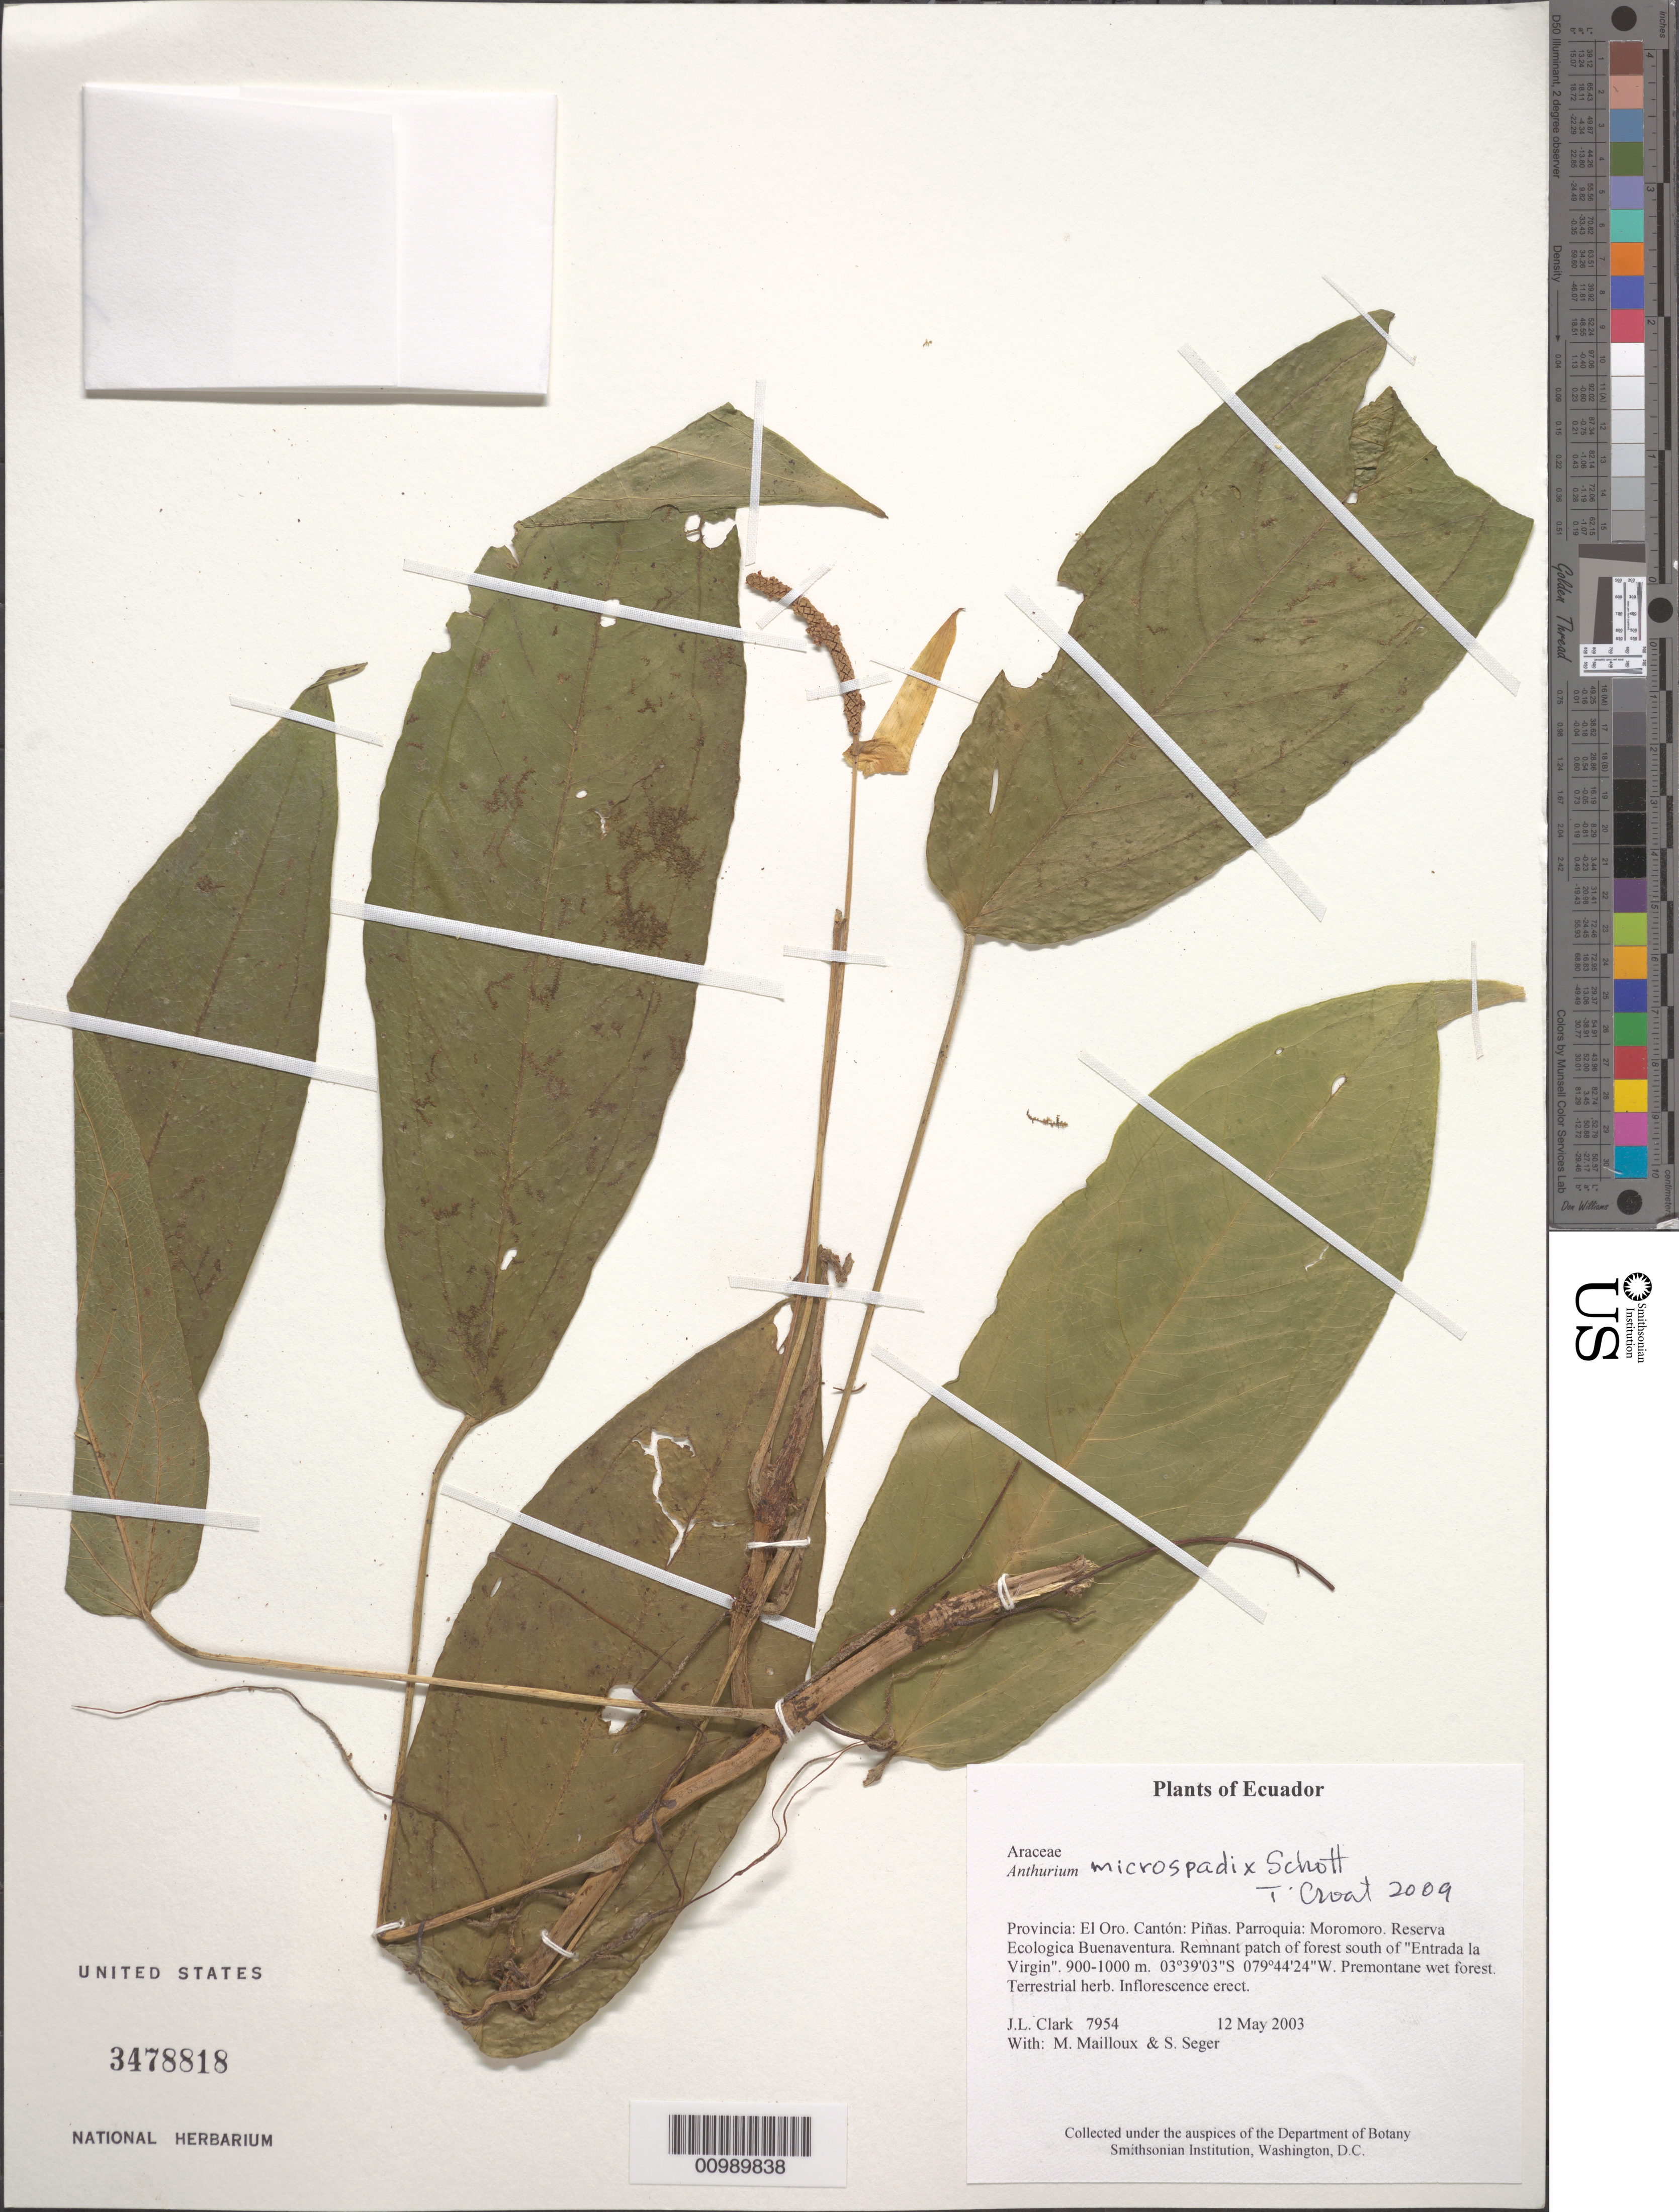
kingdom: Plantae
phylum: Tracheophyta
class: Liliopsida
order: Alismatales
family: Araceae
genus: Anthurium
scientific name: Anthurium microspadix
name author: Schott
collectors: J. L. Clark, M. Mailloux & S. Seger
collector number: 7954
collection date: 2003-05-12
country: Ecuador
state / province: El Oro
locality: Cantón: Piñas. Parroquia: Moromoro. Reserva Ecologica Buenaventura. Remnant patch of forest south of "Entrada la Virgin".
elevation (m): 900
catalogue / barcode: US 3478818